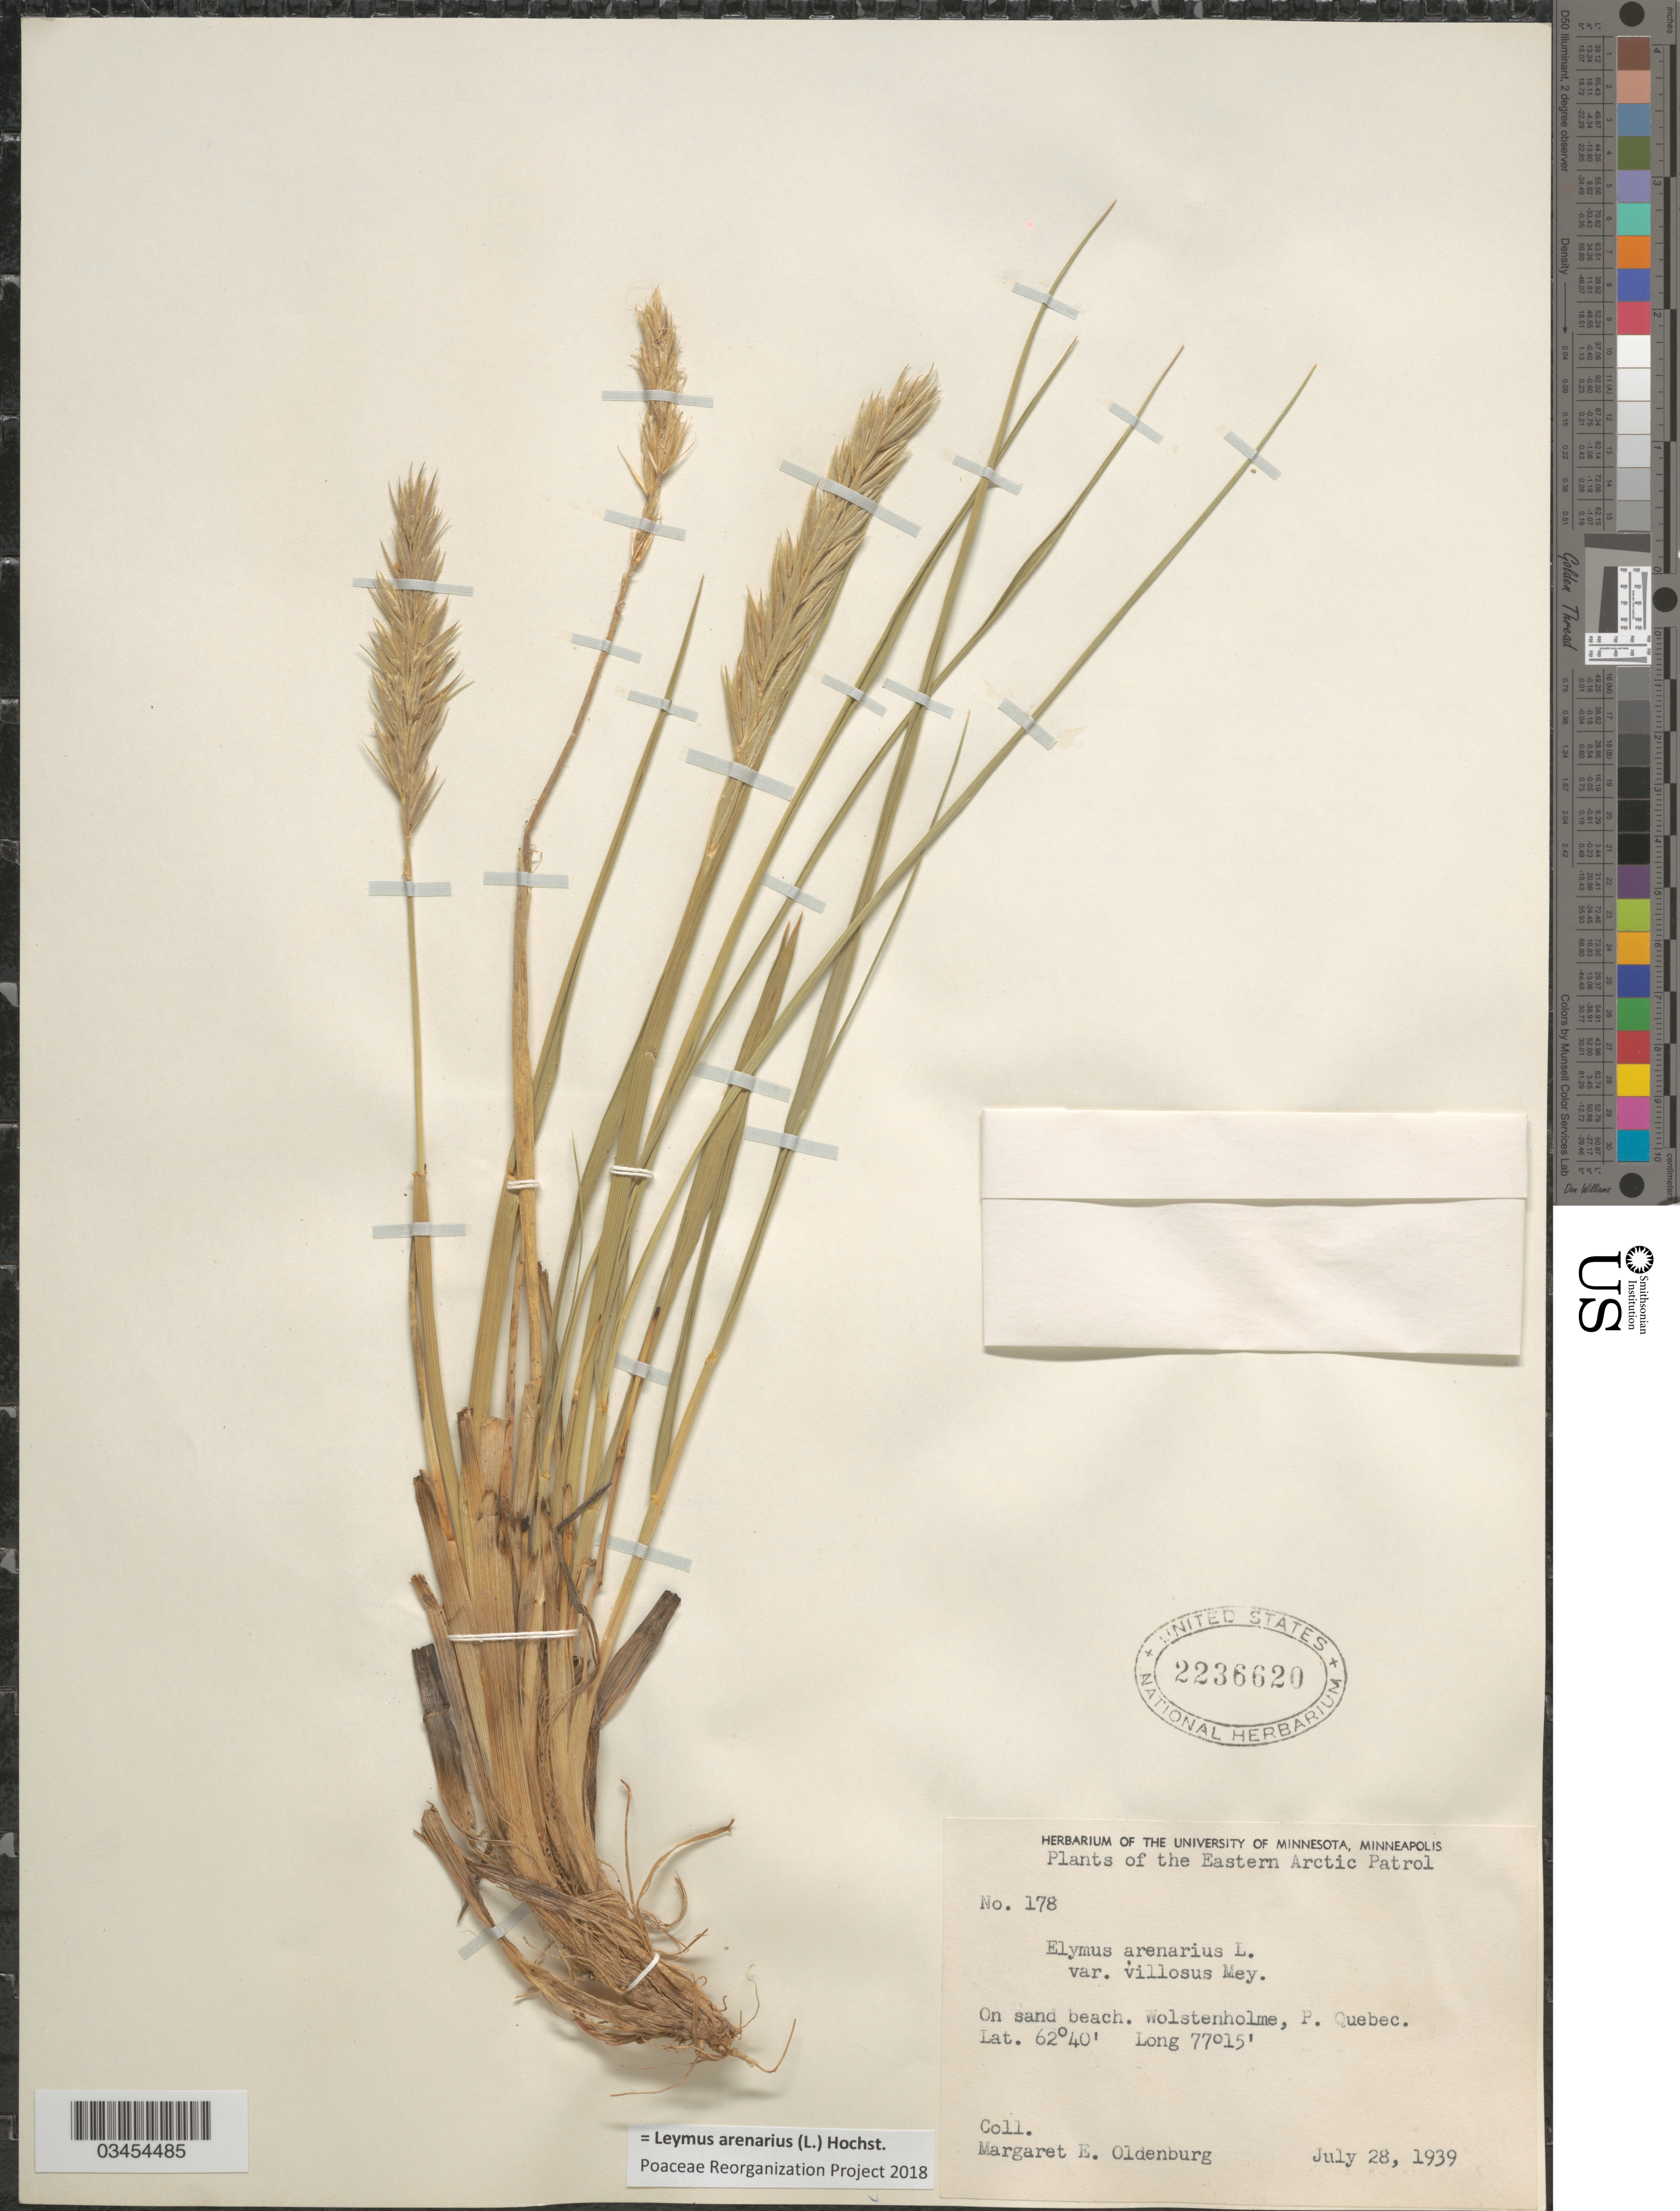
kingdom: Plantae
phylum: Tracheophyta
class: Liliopsida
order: Poales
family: Poaceae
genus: Leymus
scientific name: Leymus mollis subsp. villosissimus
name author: (Scribn.) Á. Löve & D. Löve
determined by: Soreng, Robert J., Research Associate (BOT), Smithsonian Institution - National Museum of Natural History (UNITED STATES)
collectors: M. Oldenburg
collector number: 178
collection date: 1939-07-28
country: Canada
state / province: Quebec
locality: Eastern Arctic Patrol. On sand beach. Wolstenholme, P. Quebec.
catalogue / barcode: US 2236620